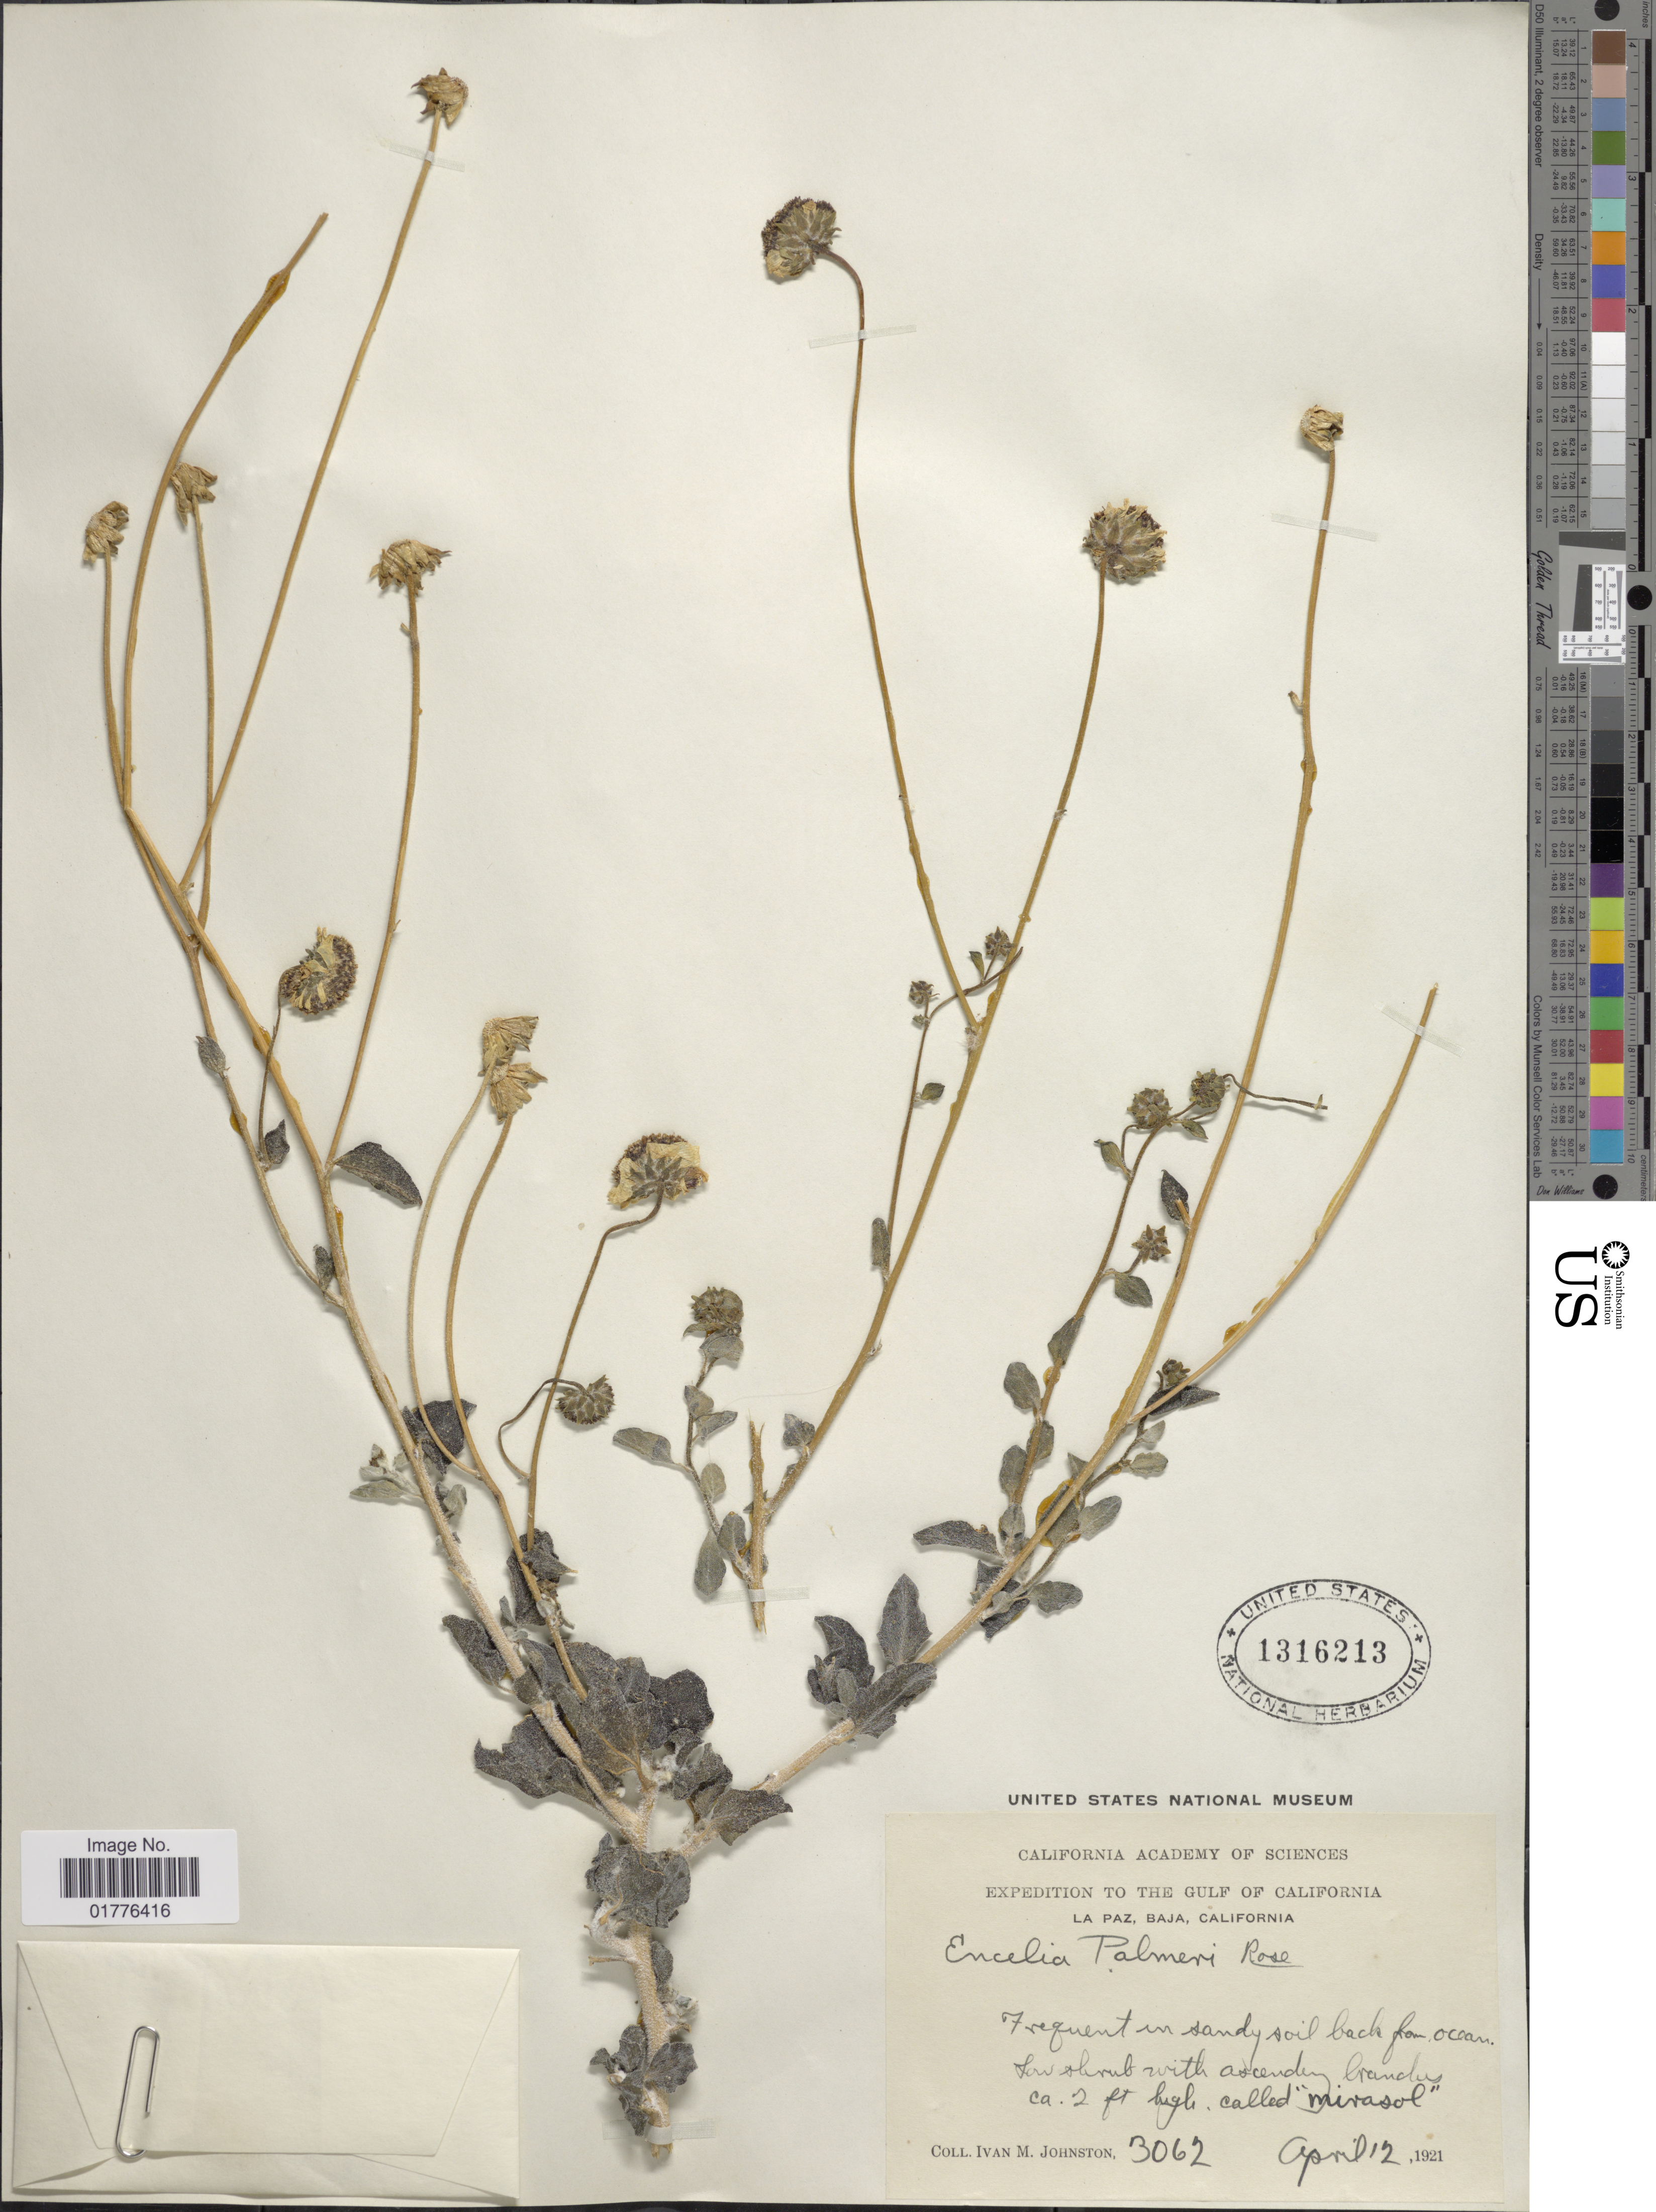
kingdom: Plantae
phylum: Tracheophyta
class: Magnoliopsida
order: Asterales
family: Asteraceae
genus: Encelia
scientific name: Encelia palmeri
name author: Vasey & Rose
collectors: I.M. Johnston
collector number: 3062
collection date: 1921-04-12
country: Mexico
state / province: Baja California Sur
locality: The Gulf of California, La Paz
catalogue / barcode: US 1316213